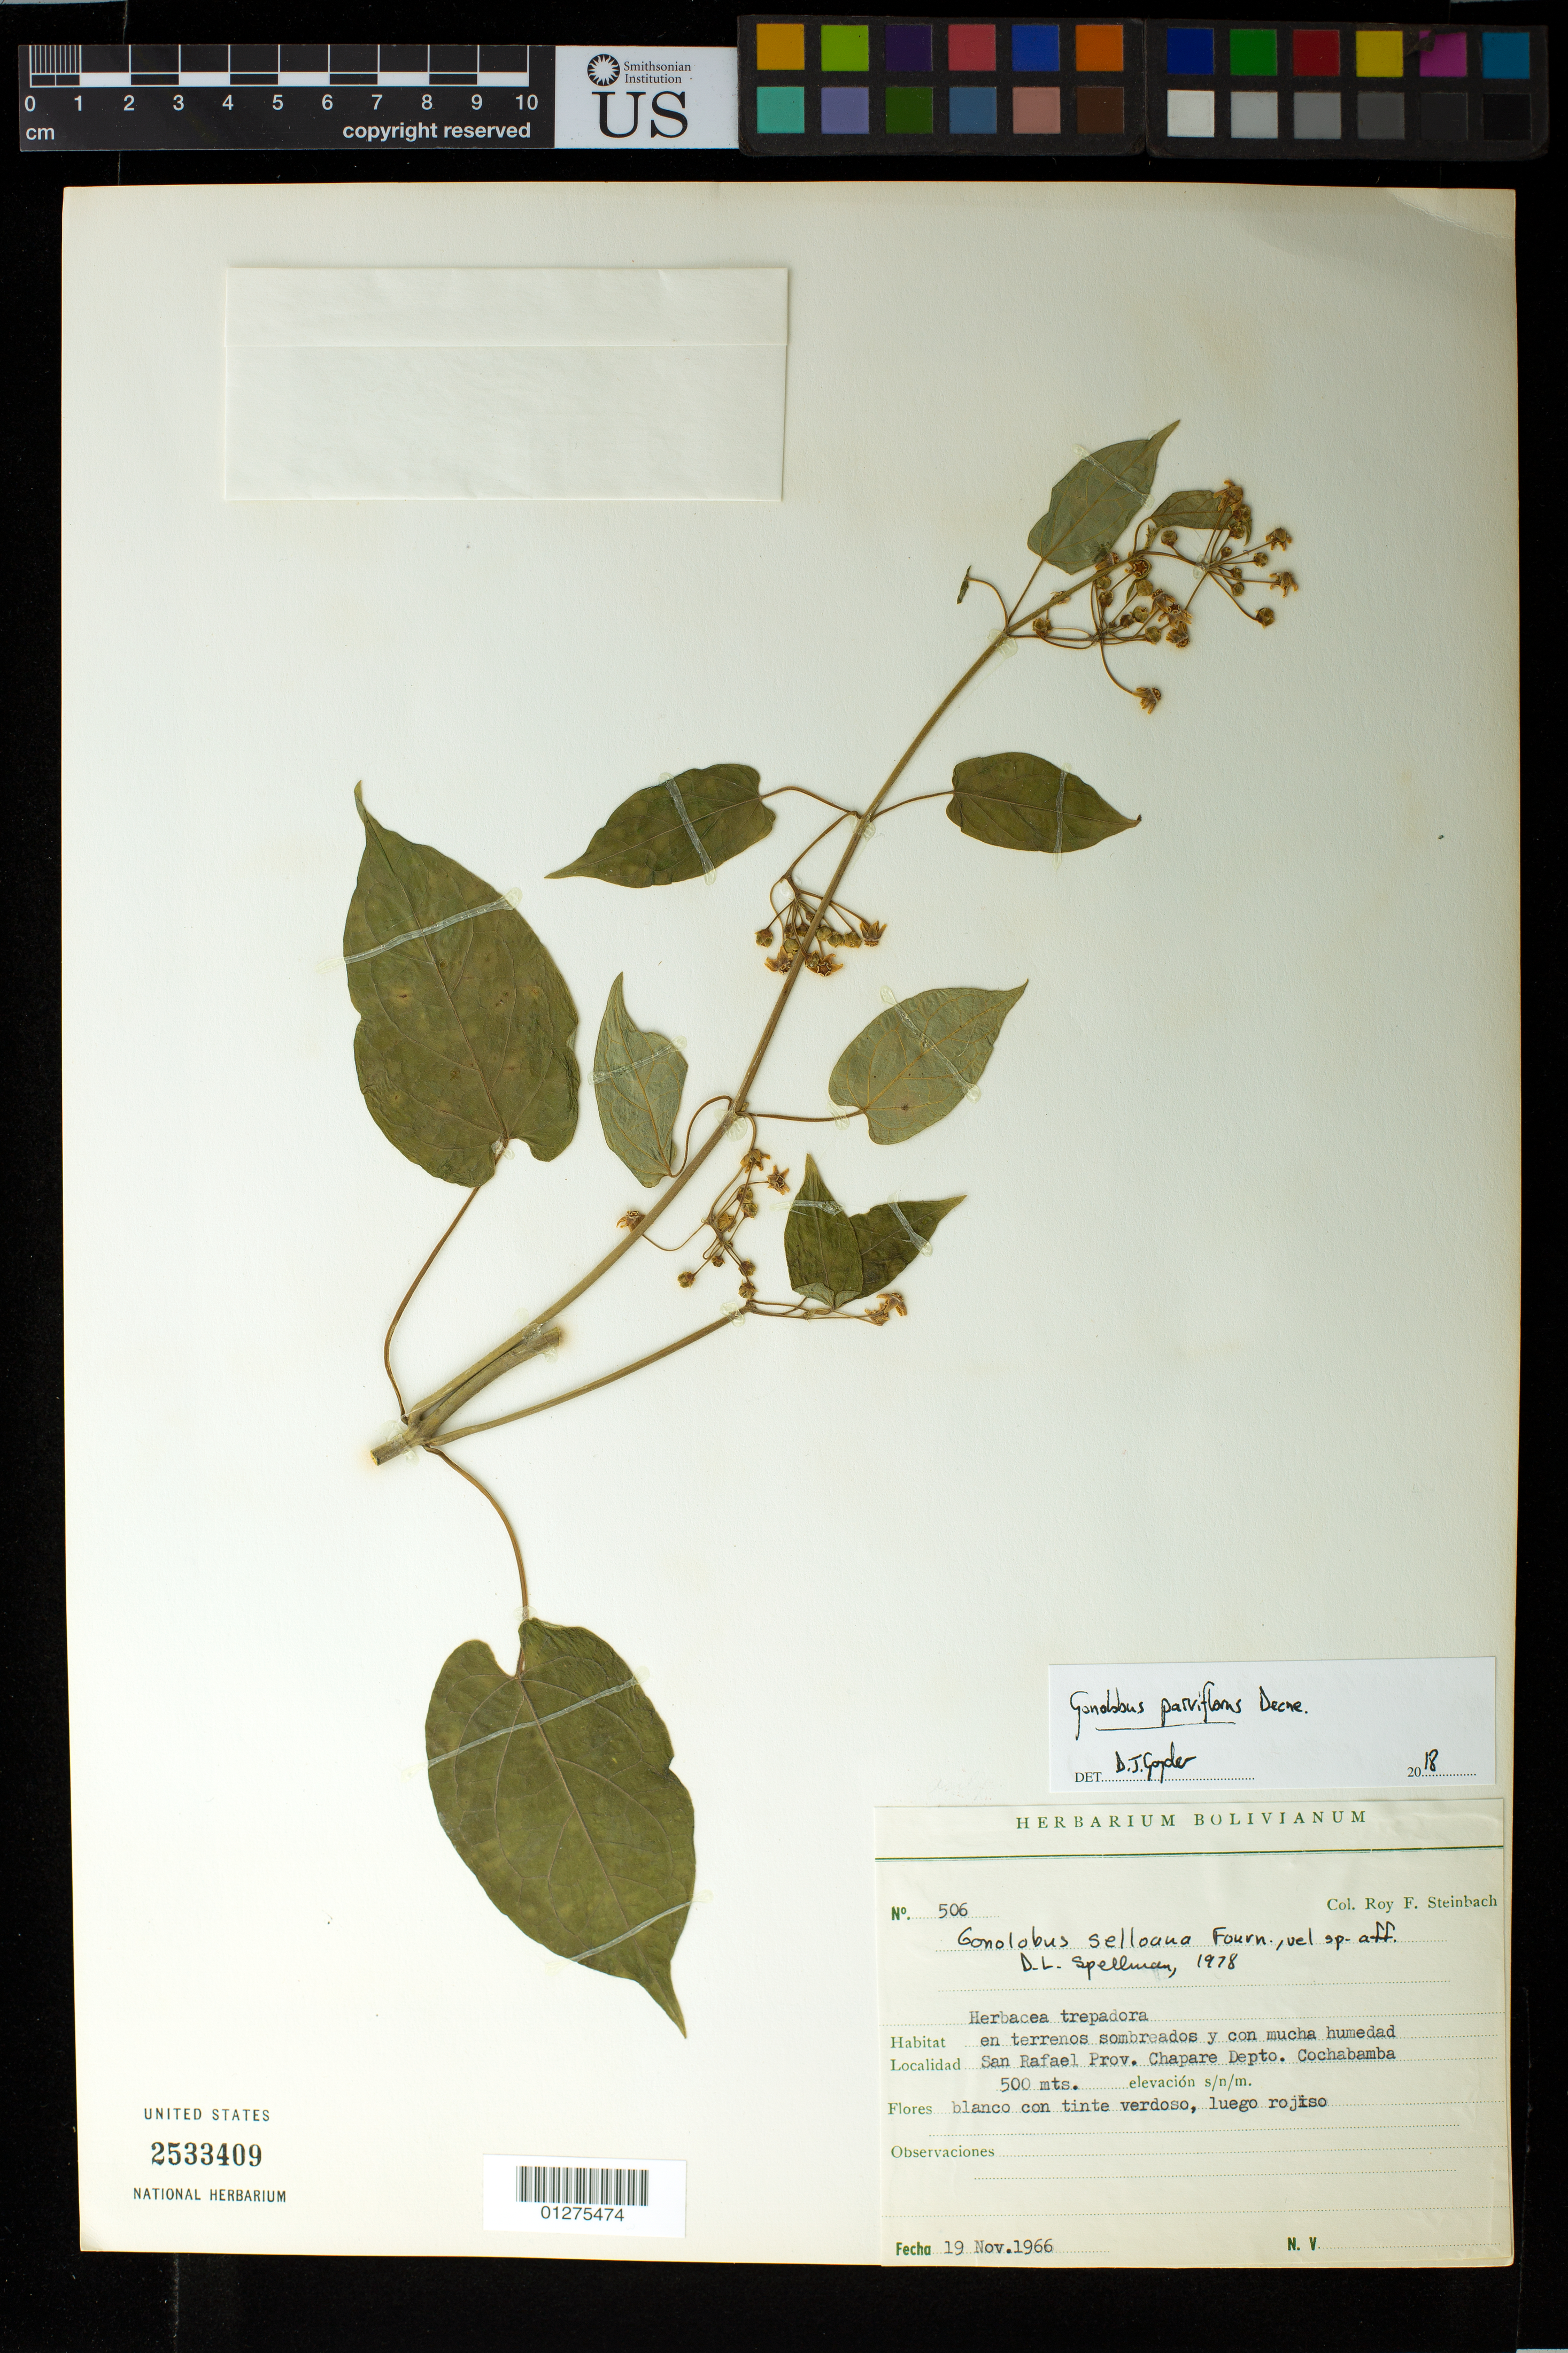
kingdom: Plantae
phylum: Tracheophyta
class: Magnoliopsida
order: Gentianales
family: Apocynaceae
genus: Gonolobus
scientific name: Gonolobus parviflorus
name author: Decne.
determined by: Goyder, D. J.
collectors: R. F. Steinbach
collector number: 506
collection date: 1996-11-19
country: Bolivia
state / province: Cochabamba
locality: San Rafael Prov. Chapare Depto. Cochabamba.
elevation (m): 500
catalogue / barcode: US 2533409